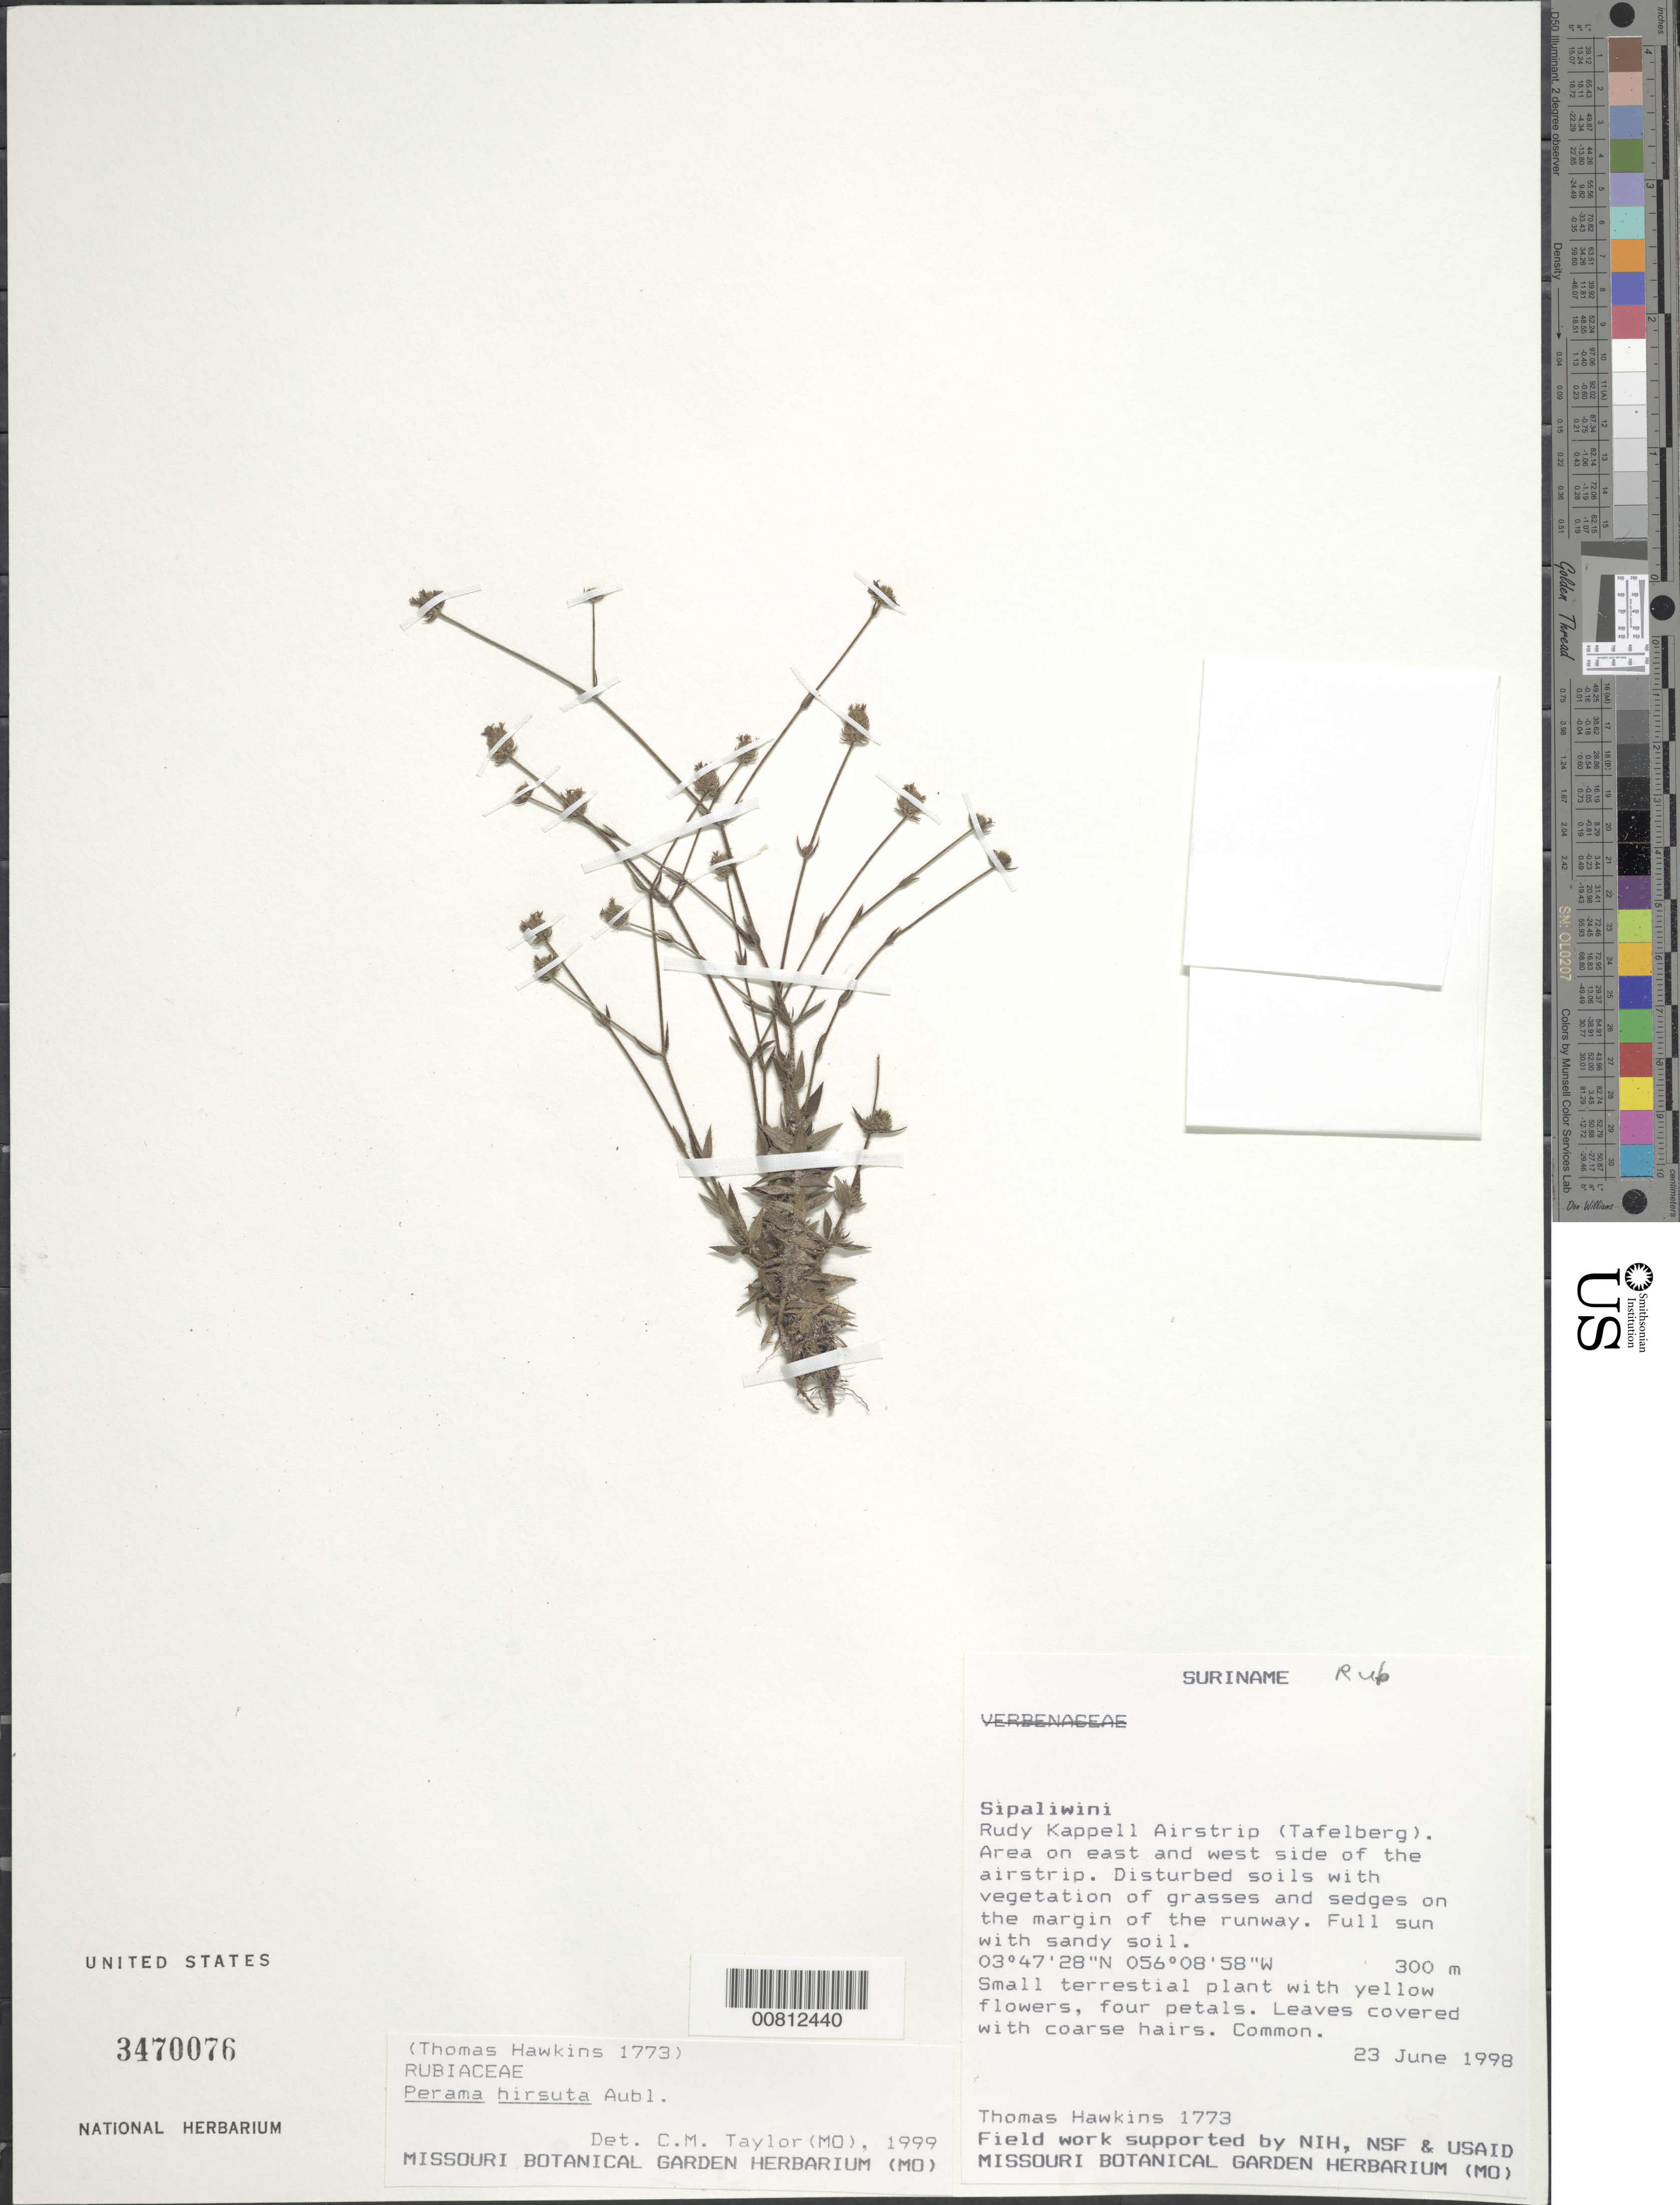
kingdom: Plantae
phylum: Tracheophyta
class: Magnoliopsida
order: Gentianales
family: Rubiaceae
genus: Perama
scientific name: Perama hirsuta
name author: Aubl.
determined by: Taylor, Charlotte M.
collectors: T. Hawkins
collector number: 1773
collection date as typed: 23-Jun-98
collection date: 1998-06-23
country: Suriname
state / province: Sipaliwini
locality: Tafelberg (Table Mountain), Rudy Kappell Airstrip, area on east and west side of the airstrip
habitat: Disturbed soils with vegetation of grasses and sedges on the margin of the runway. Full sun with sandy soil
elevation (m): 300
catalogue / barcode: US 3470076